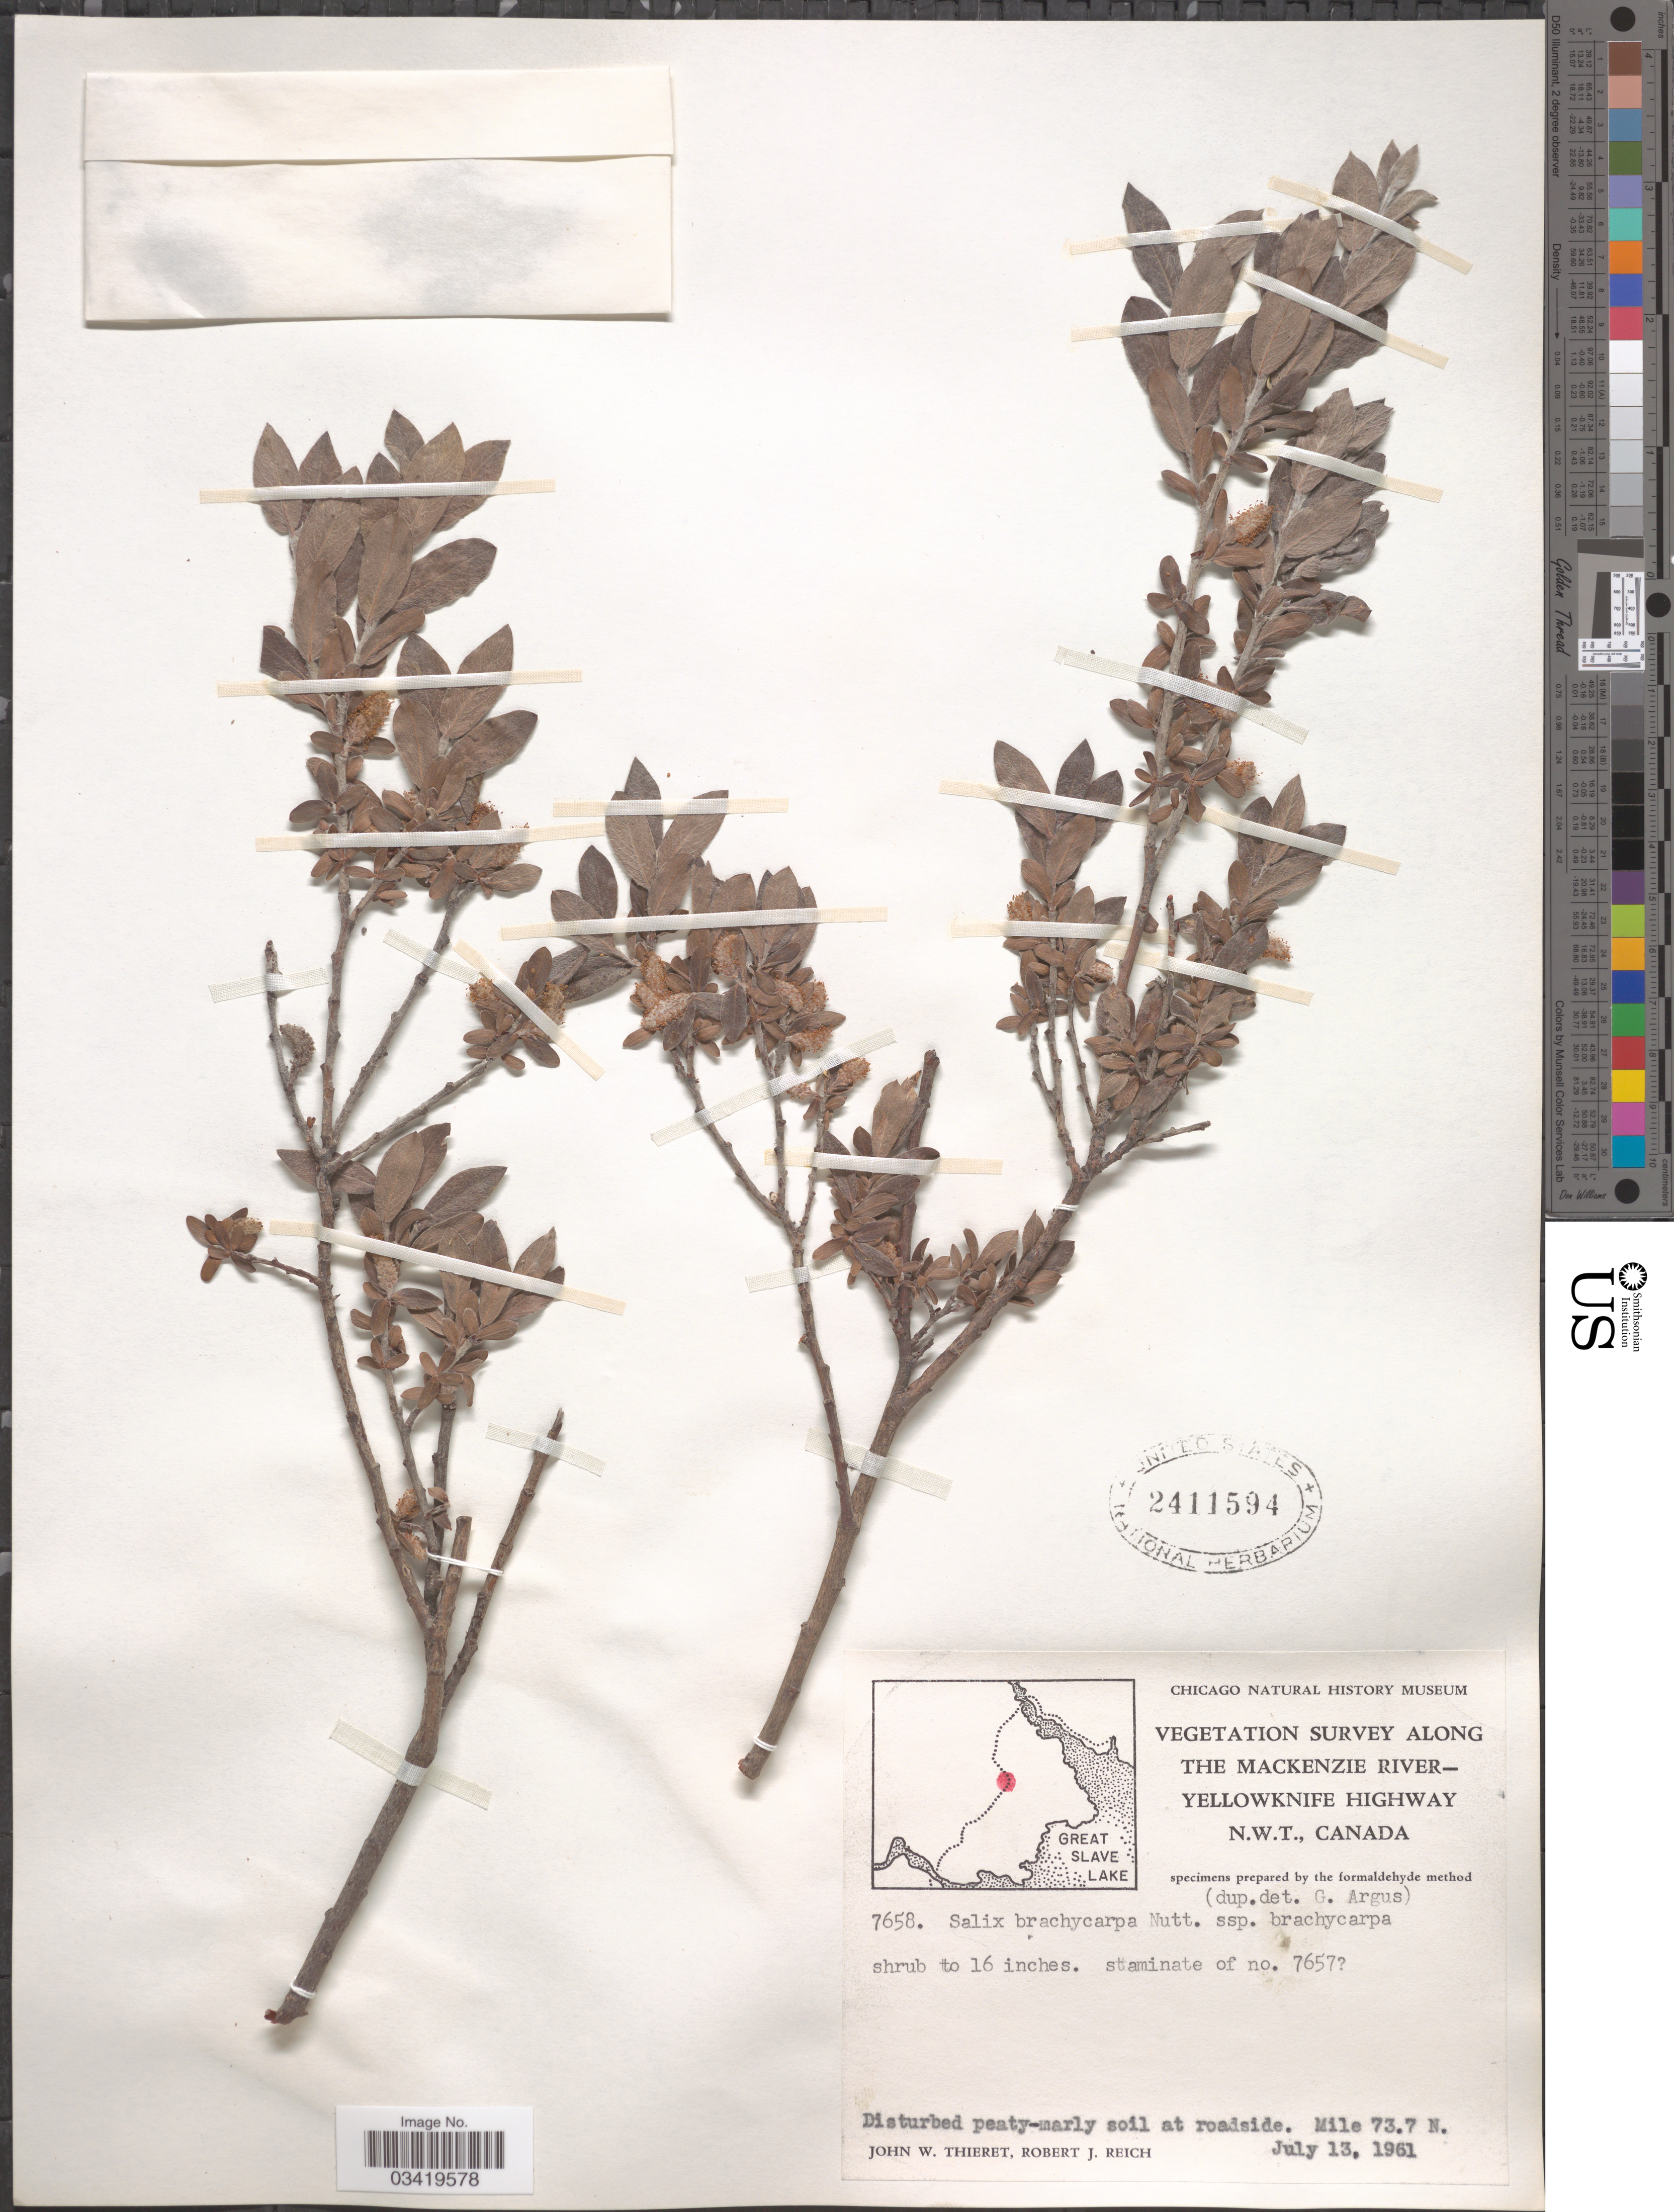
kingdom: Plantae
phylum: Tracheophyta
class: Magnoliopsida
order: Malpighiales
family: Salicaceae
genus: Salix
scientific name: Salix brachycarpa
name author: Nutt.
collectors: J. W. Thieret & R. Reich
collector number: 7658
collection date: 1961-07-13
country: Canada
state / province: Northwest Territories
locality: Along the Mackenzie River-Yellowknife Highway. Mile 73.7 N.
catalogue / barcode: US 2411594